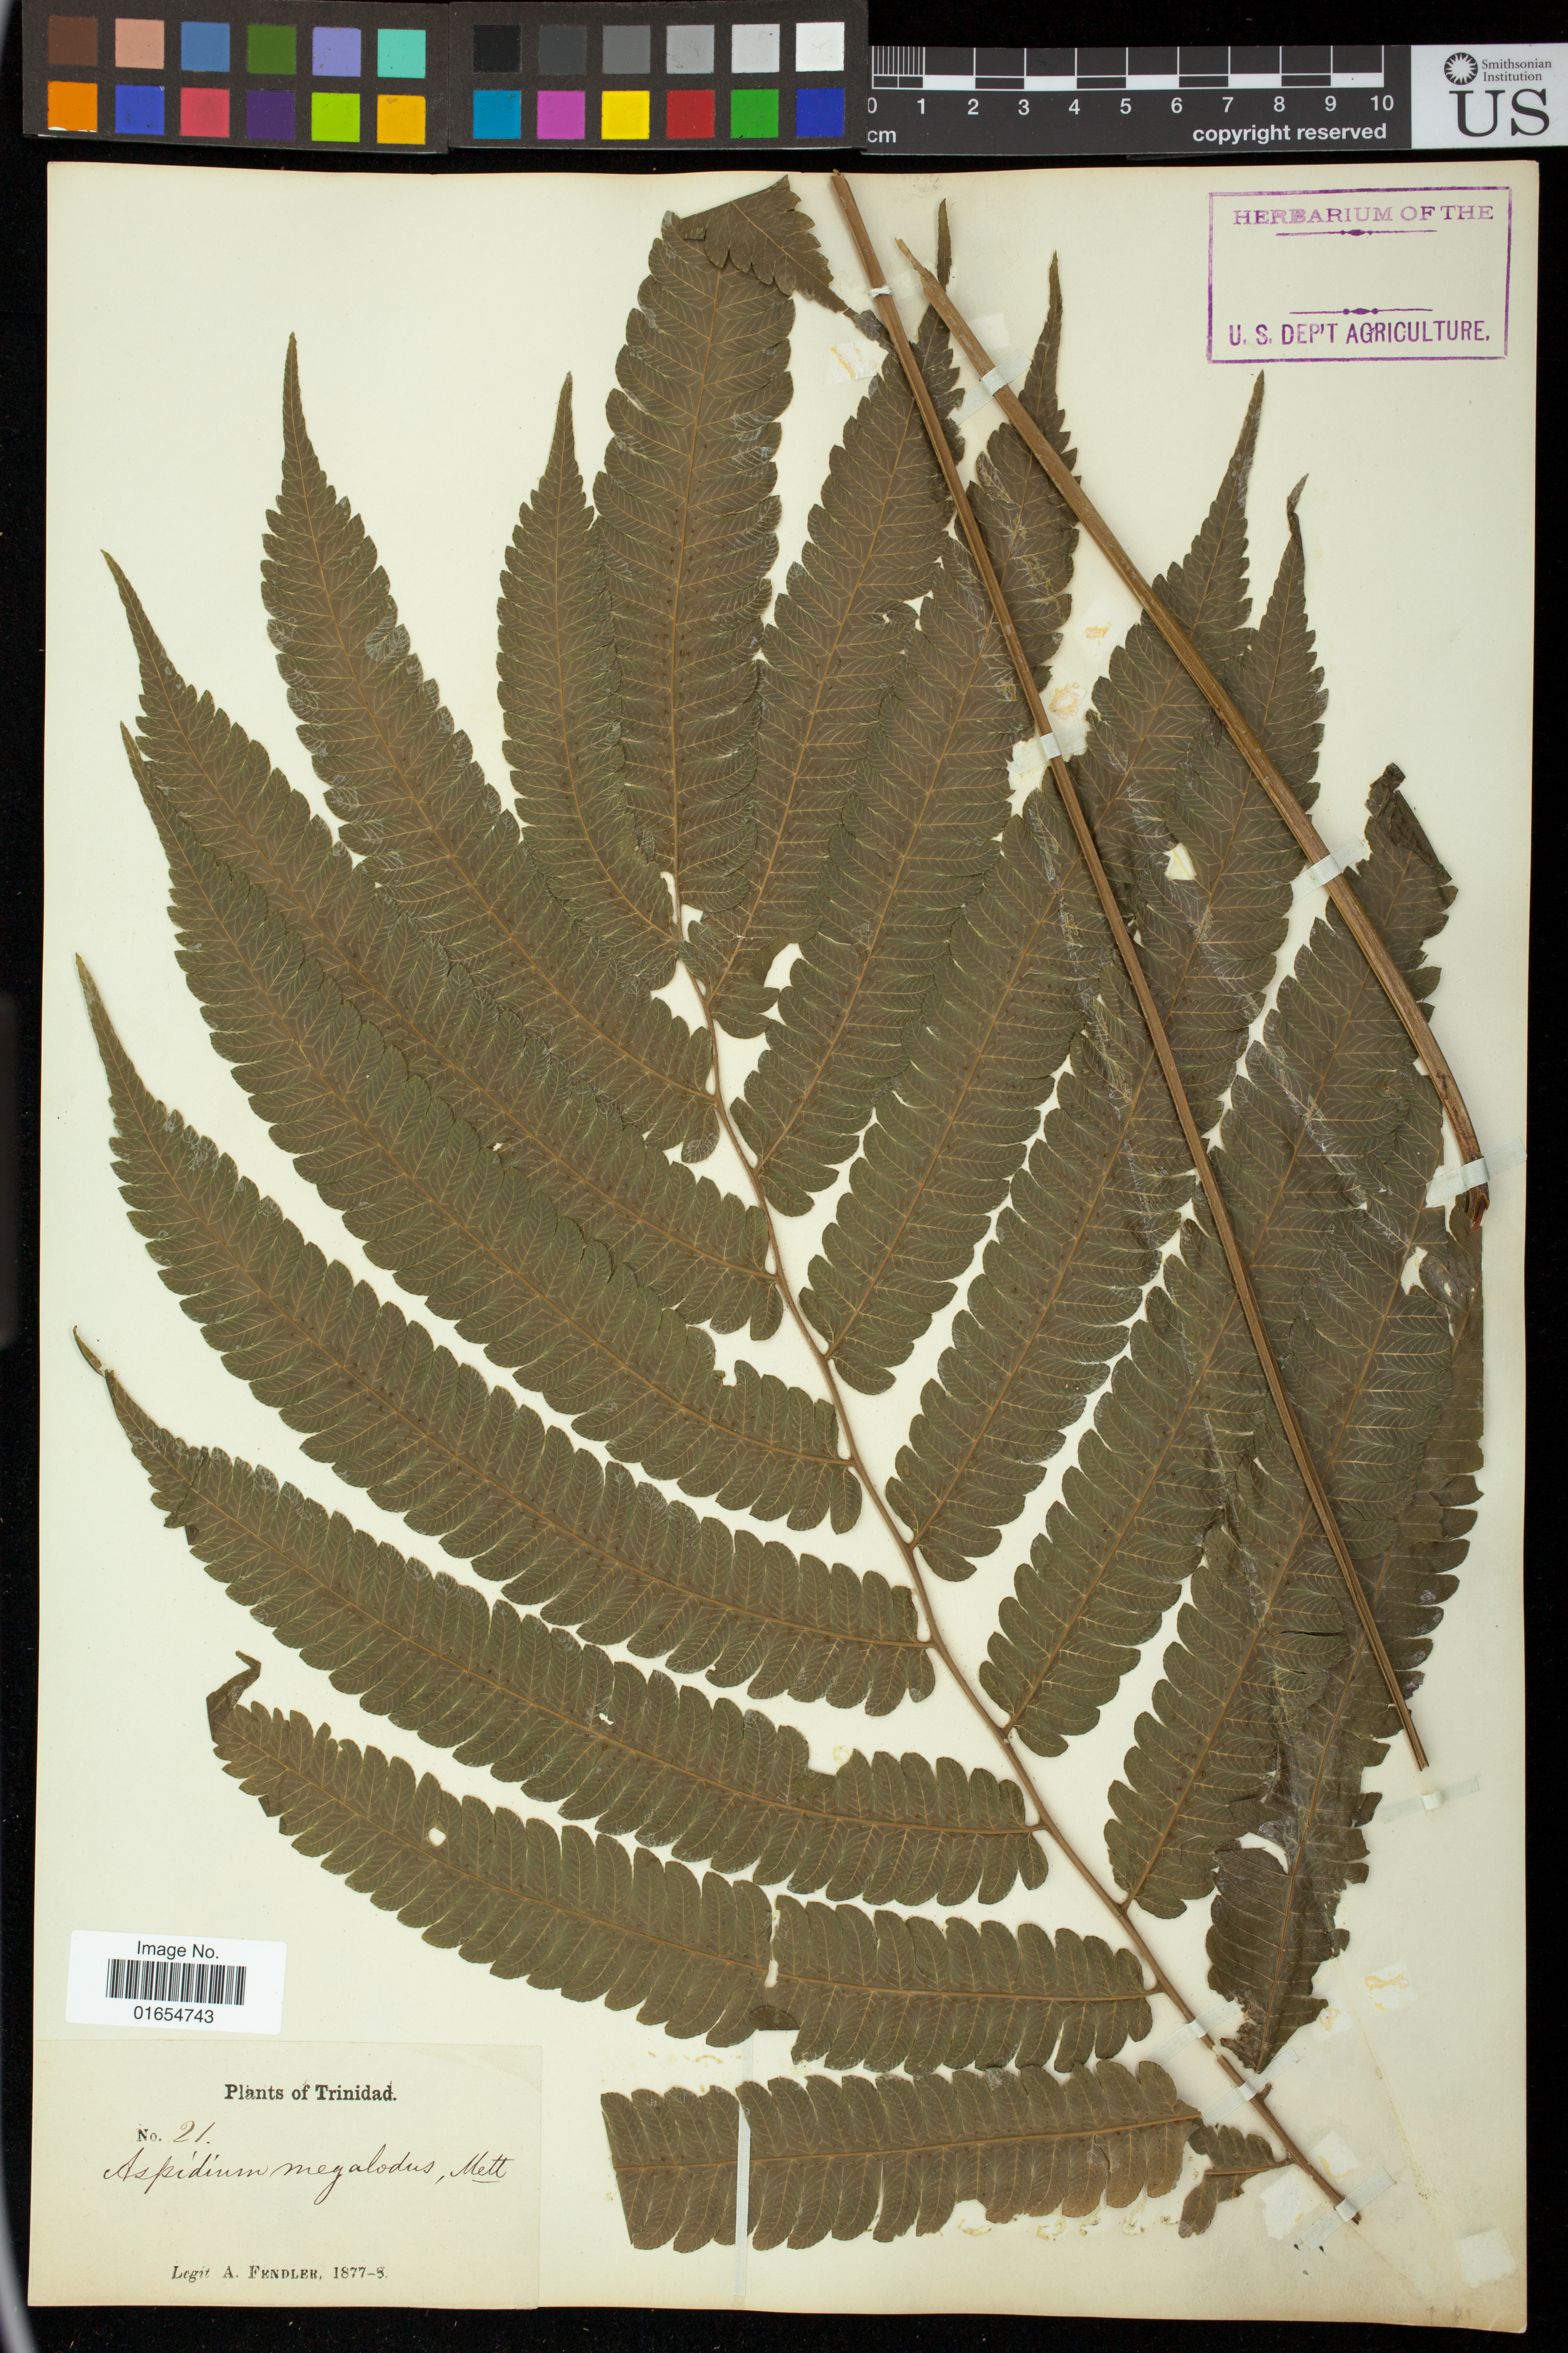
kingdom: Plantae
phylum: Tracheophyta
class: Polypodiopsida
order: Polypodiales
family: Thelypteridaceae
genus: Goniopteris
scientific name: Goniopteris pennata (Poir.) comb. nov., ined 2015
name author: (Poir.)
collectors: A. Fendler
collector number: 21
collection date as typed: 1877 to -- --- 1878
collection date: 1877/1878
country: Trinidad and Tobago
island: Trinidad